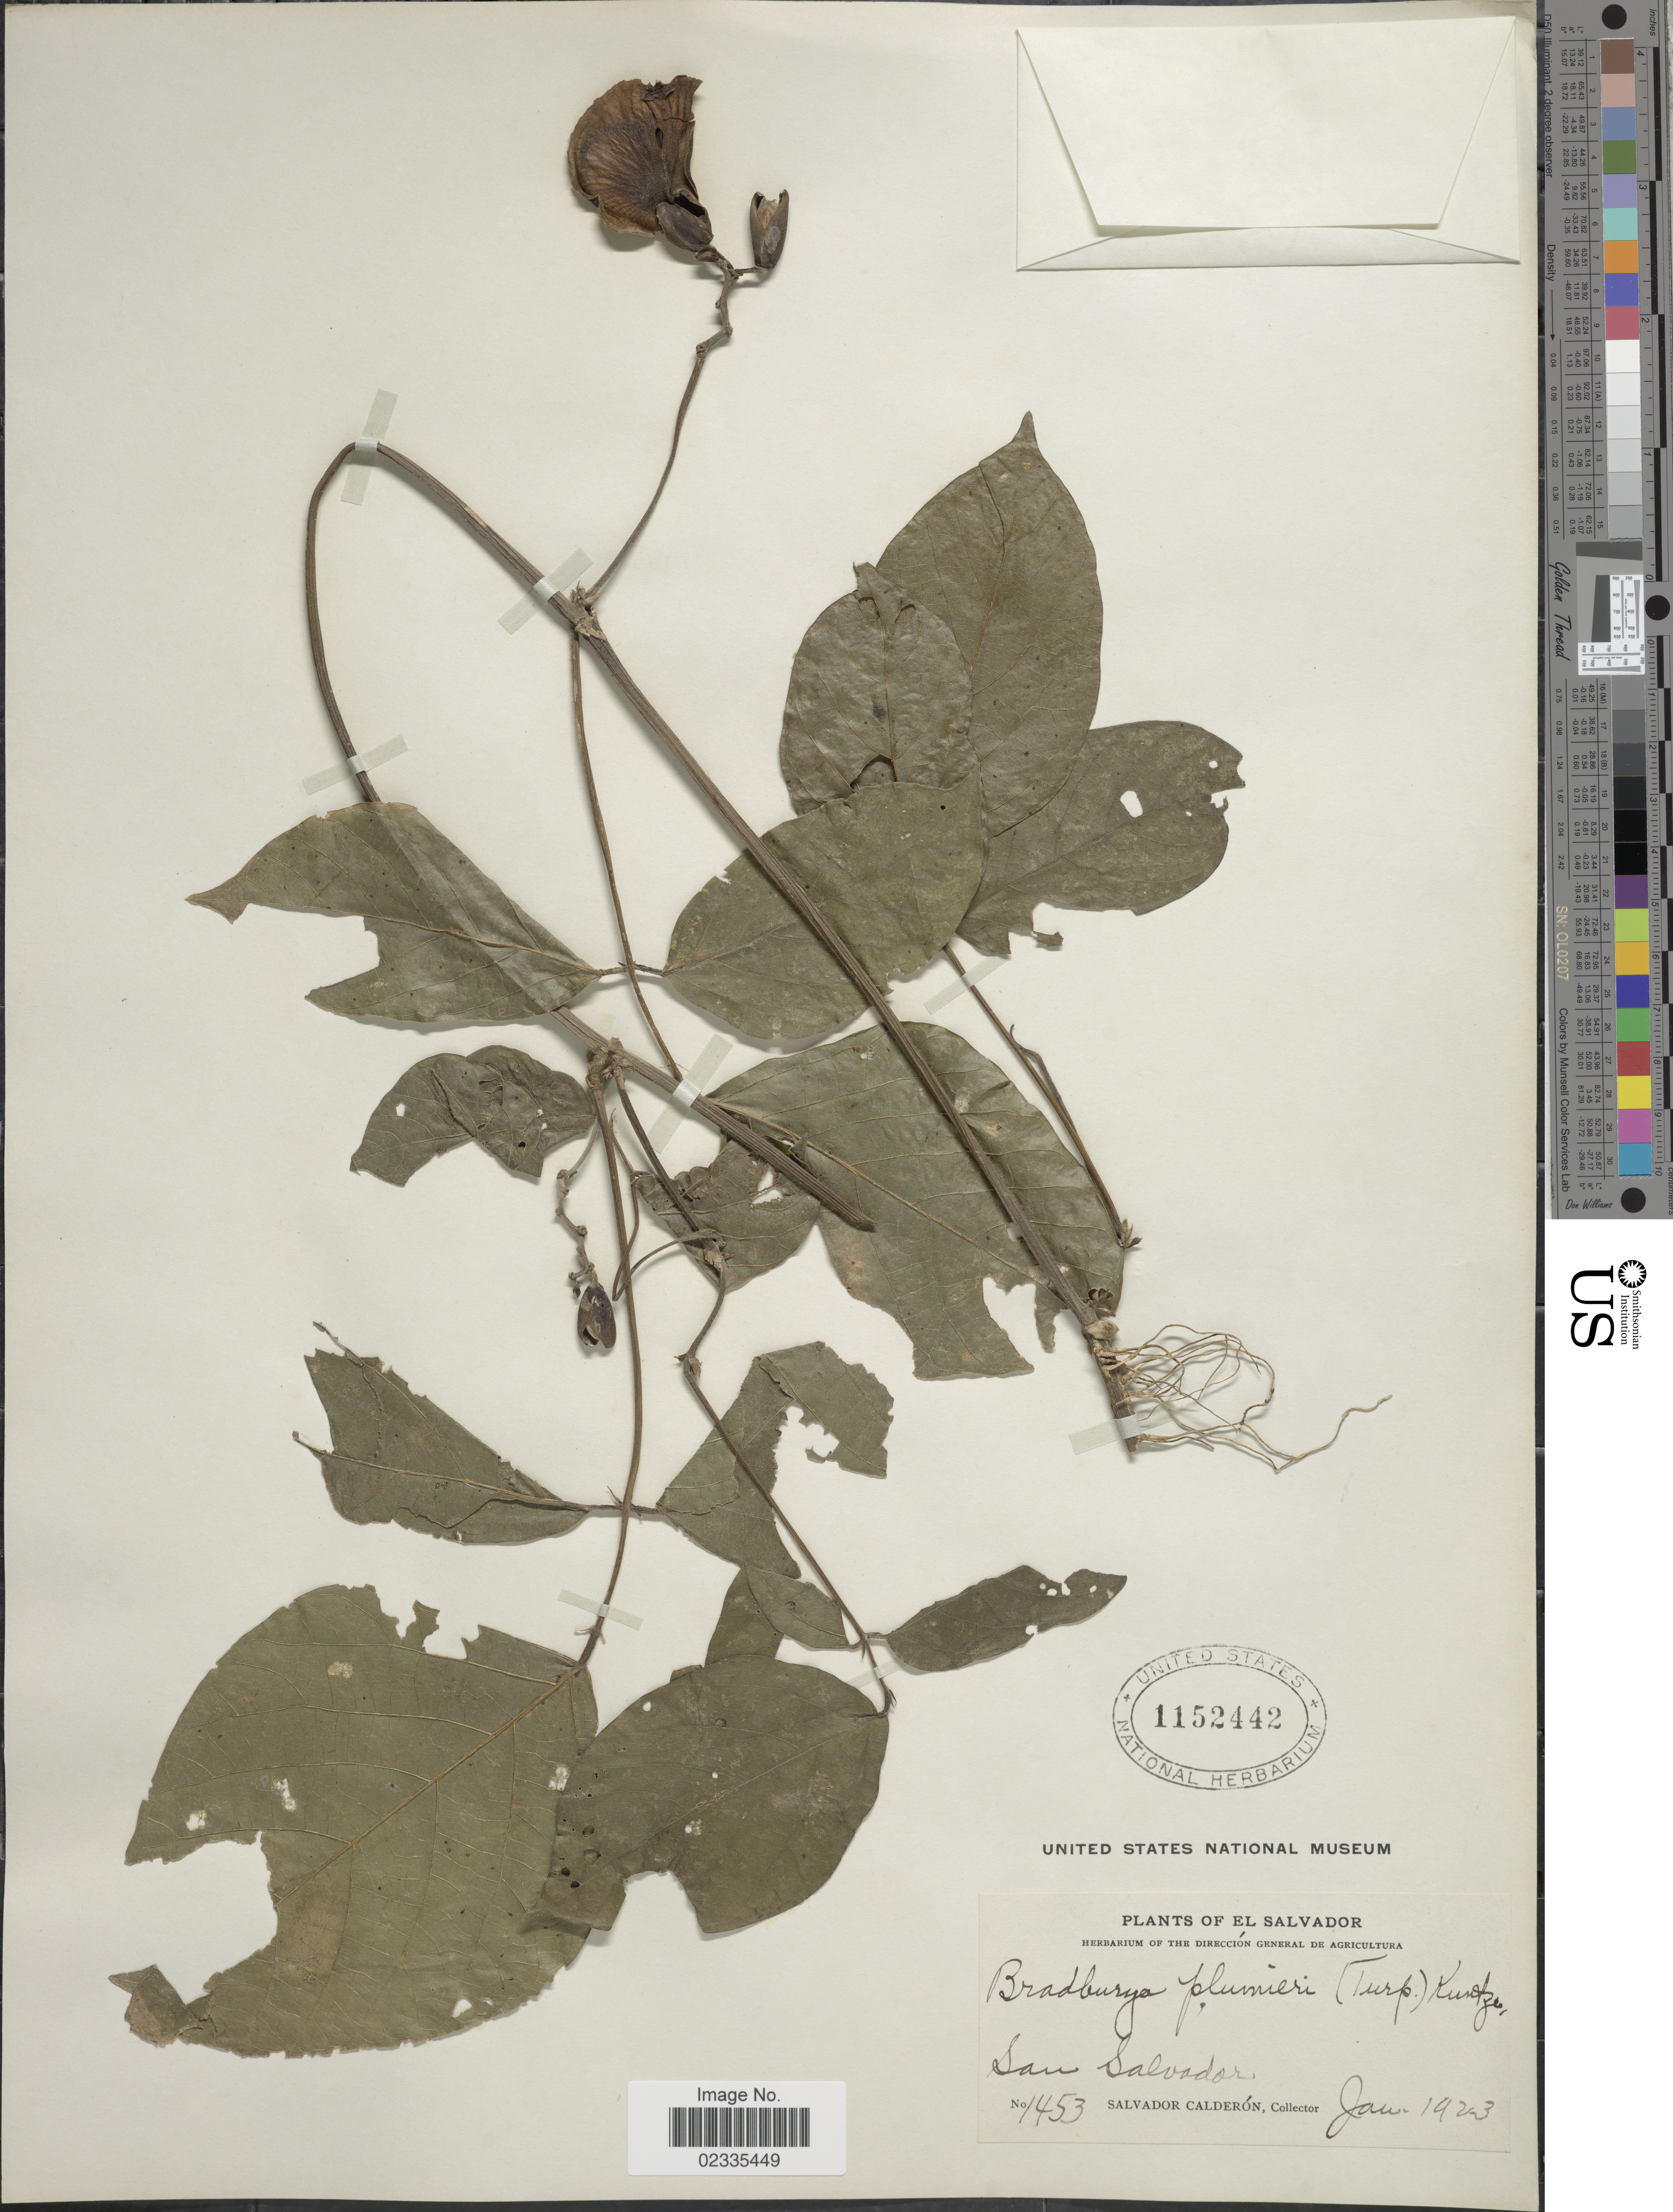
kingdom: Plantae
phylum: Tracheophyta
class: Magnoliopsida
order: Fabales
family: Fabaceae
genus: Centrosema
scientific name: Centrosema plumieri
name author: (Turpin ex Pers.) Benth.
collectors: S. Calderón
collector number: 1453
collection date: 1923-01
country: El Salvador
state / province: San Salvador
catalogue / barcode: US 1152442